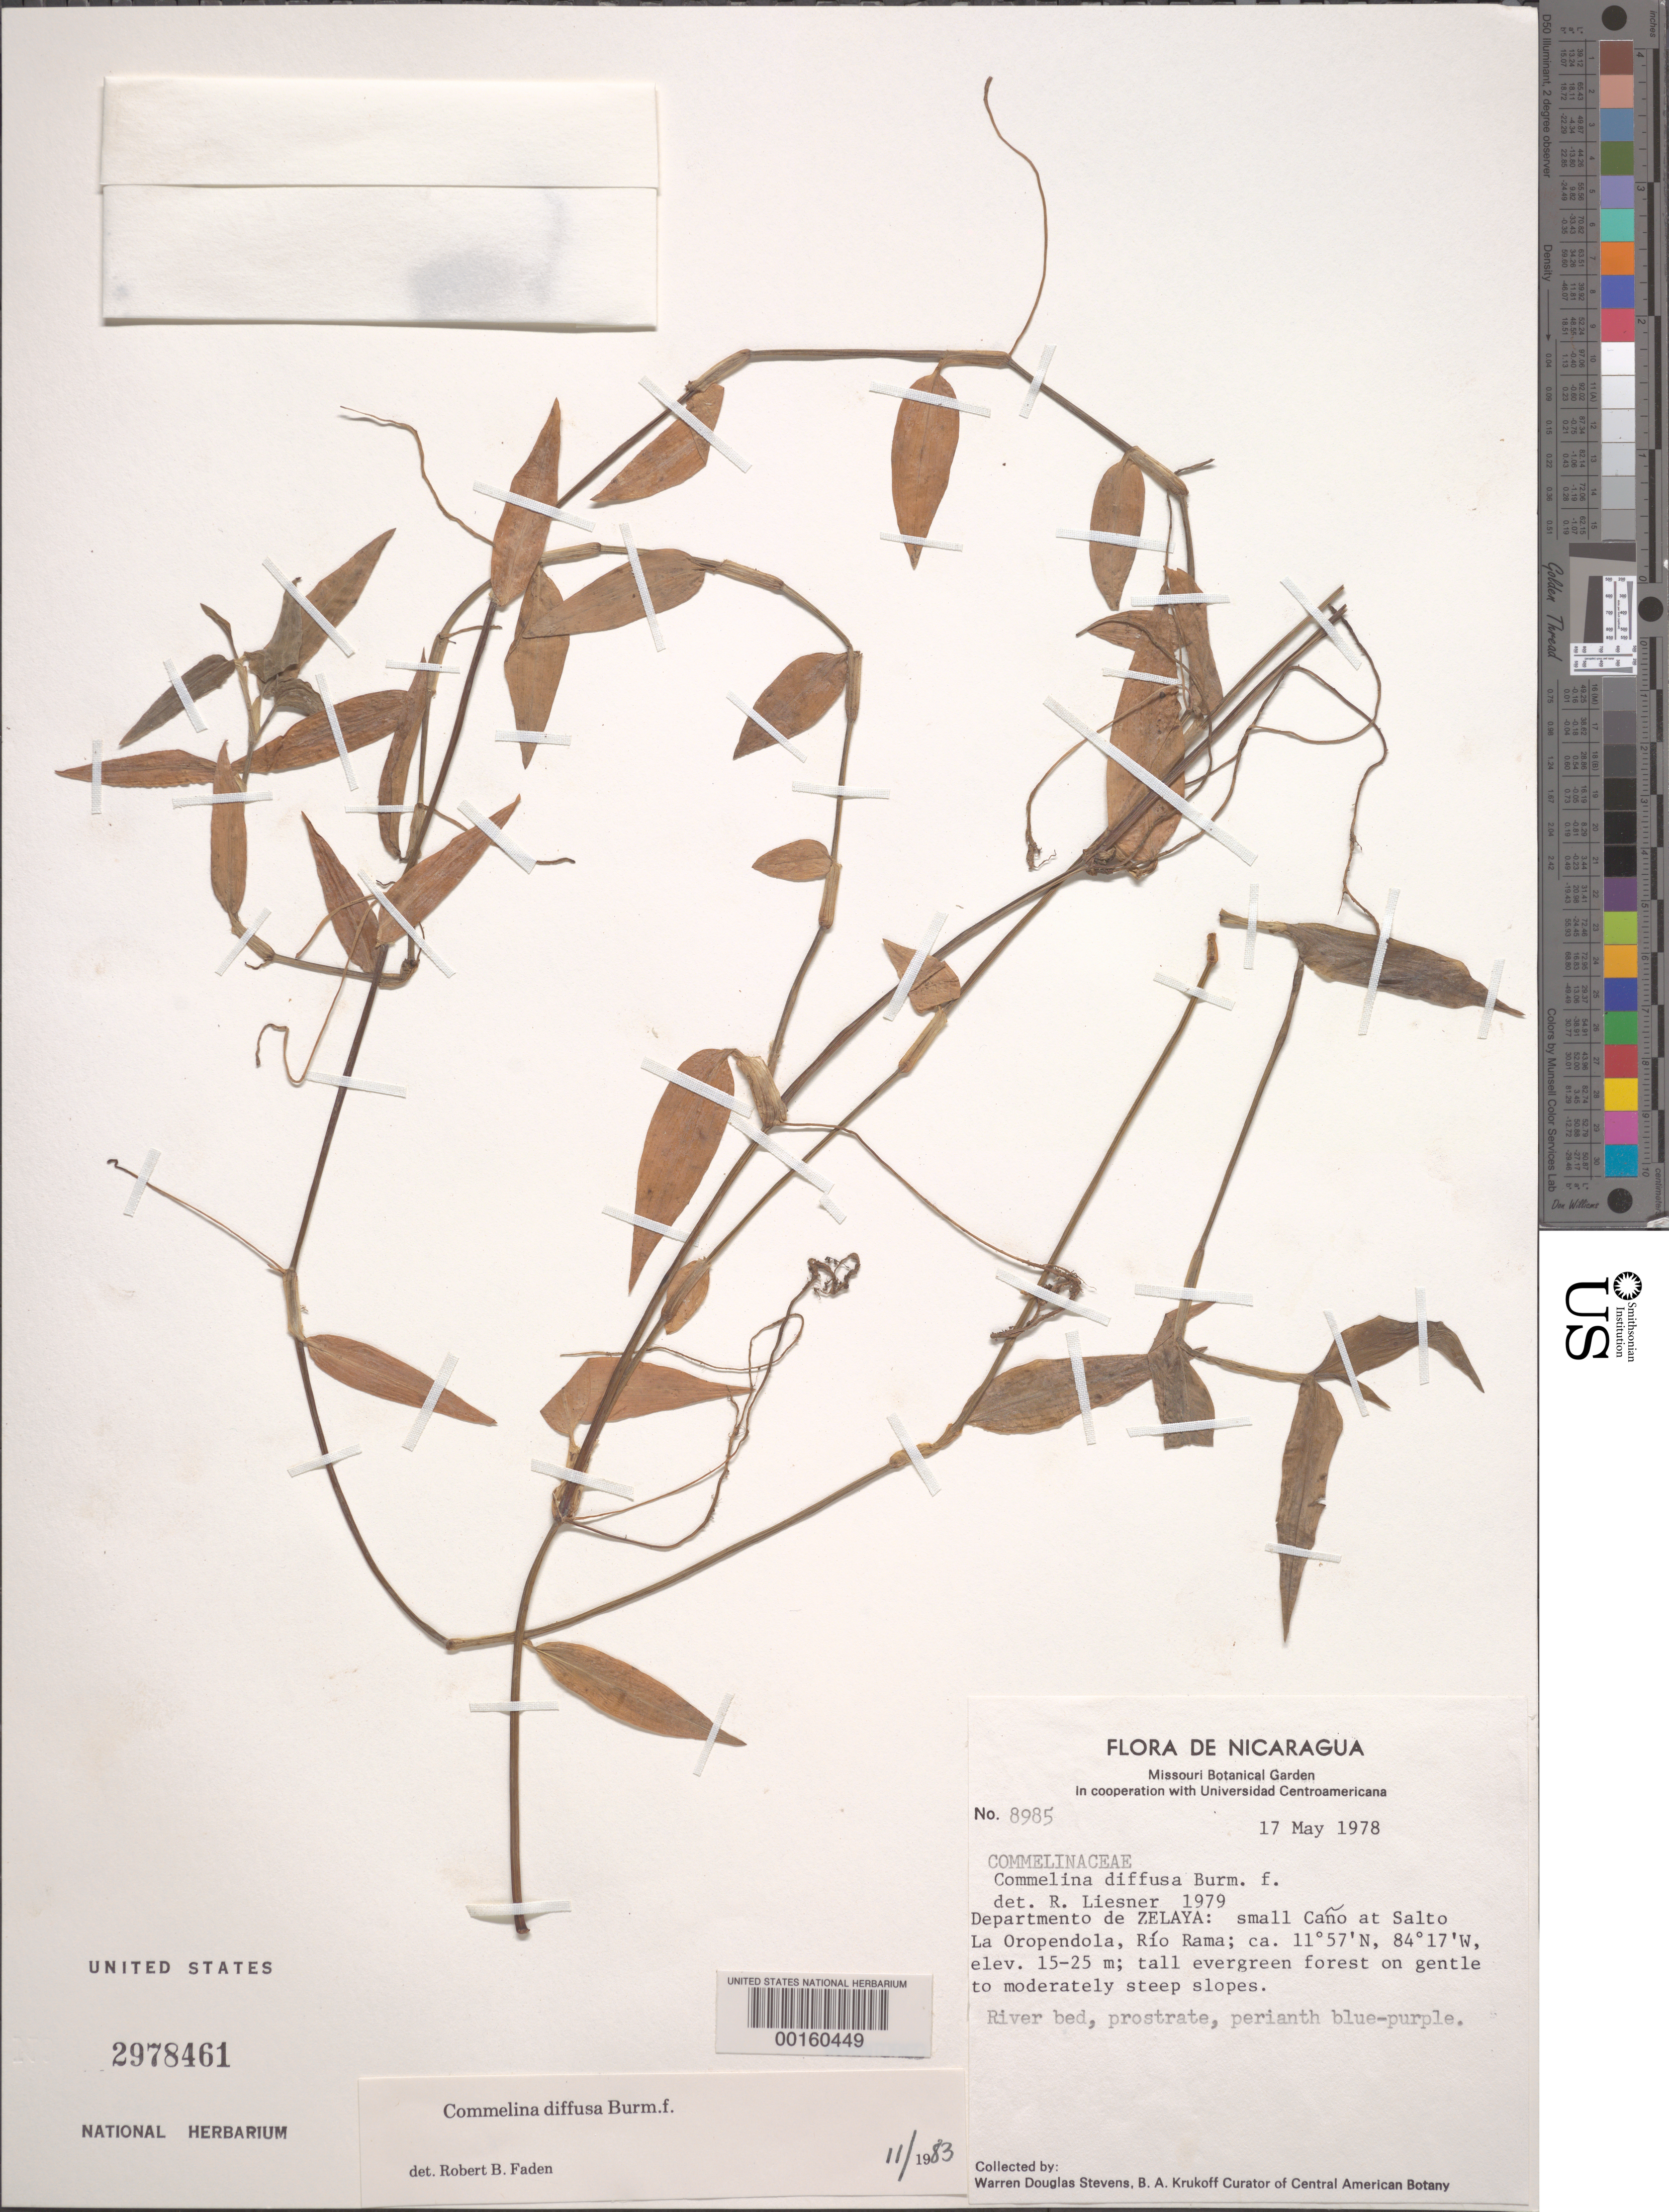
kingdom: Plantae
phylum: Tracheophyta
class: Liliopsida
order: Commelinales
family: Commelinaceae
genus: Commelina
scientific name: Commelina diffusa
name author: Burm. f.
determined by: Faden, Robert B., (US), Smithsonian Institution - National Museum of Natural History (UNITED STATES)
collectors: W. D. Stevens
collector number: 8985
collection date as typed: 17 May 1978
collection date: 1978-05-17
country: Nicaragua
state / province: Atlántico Sur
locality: Salto la oropendola, rio rama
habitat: Riverbed, evergreen forest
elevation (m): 15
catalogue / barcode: US 2978461